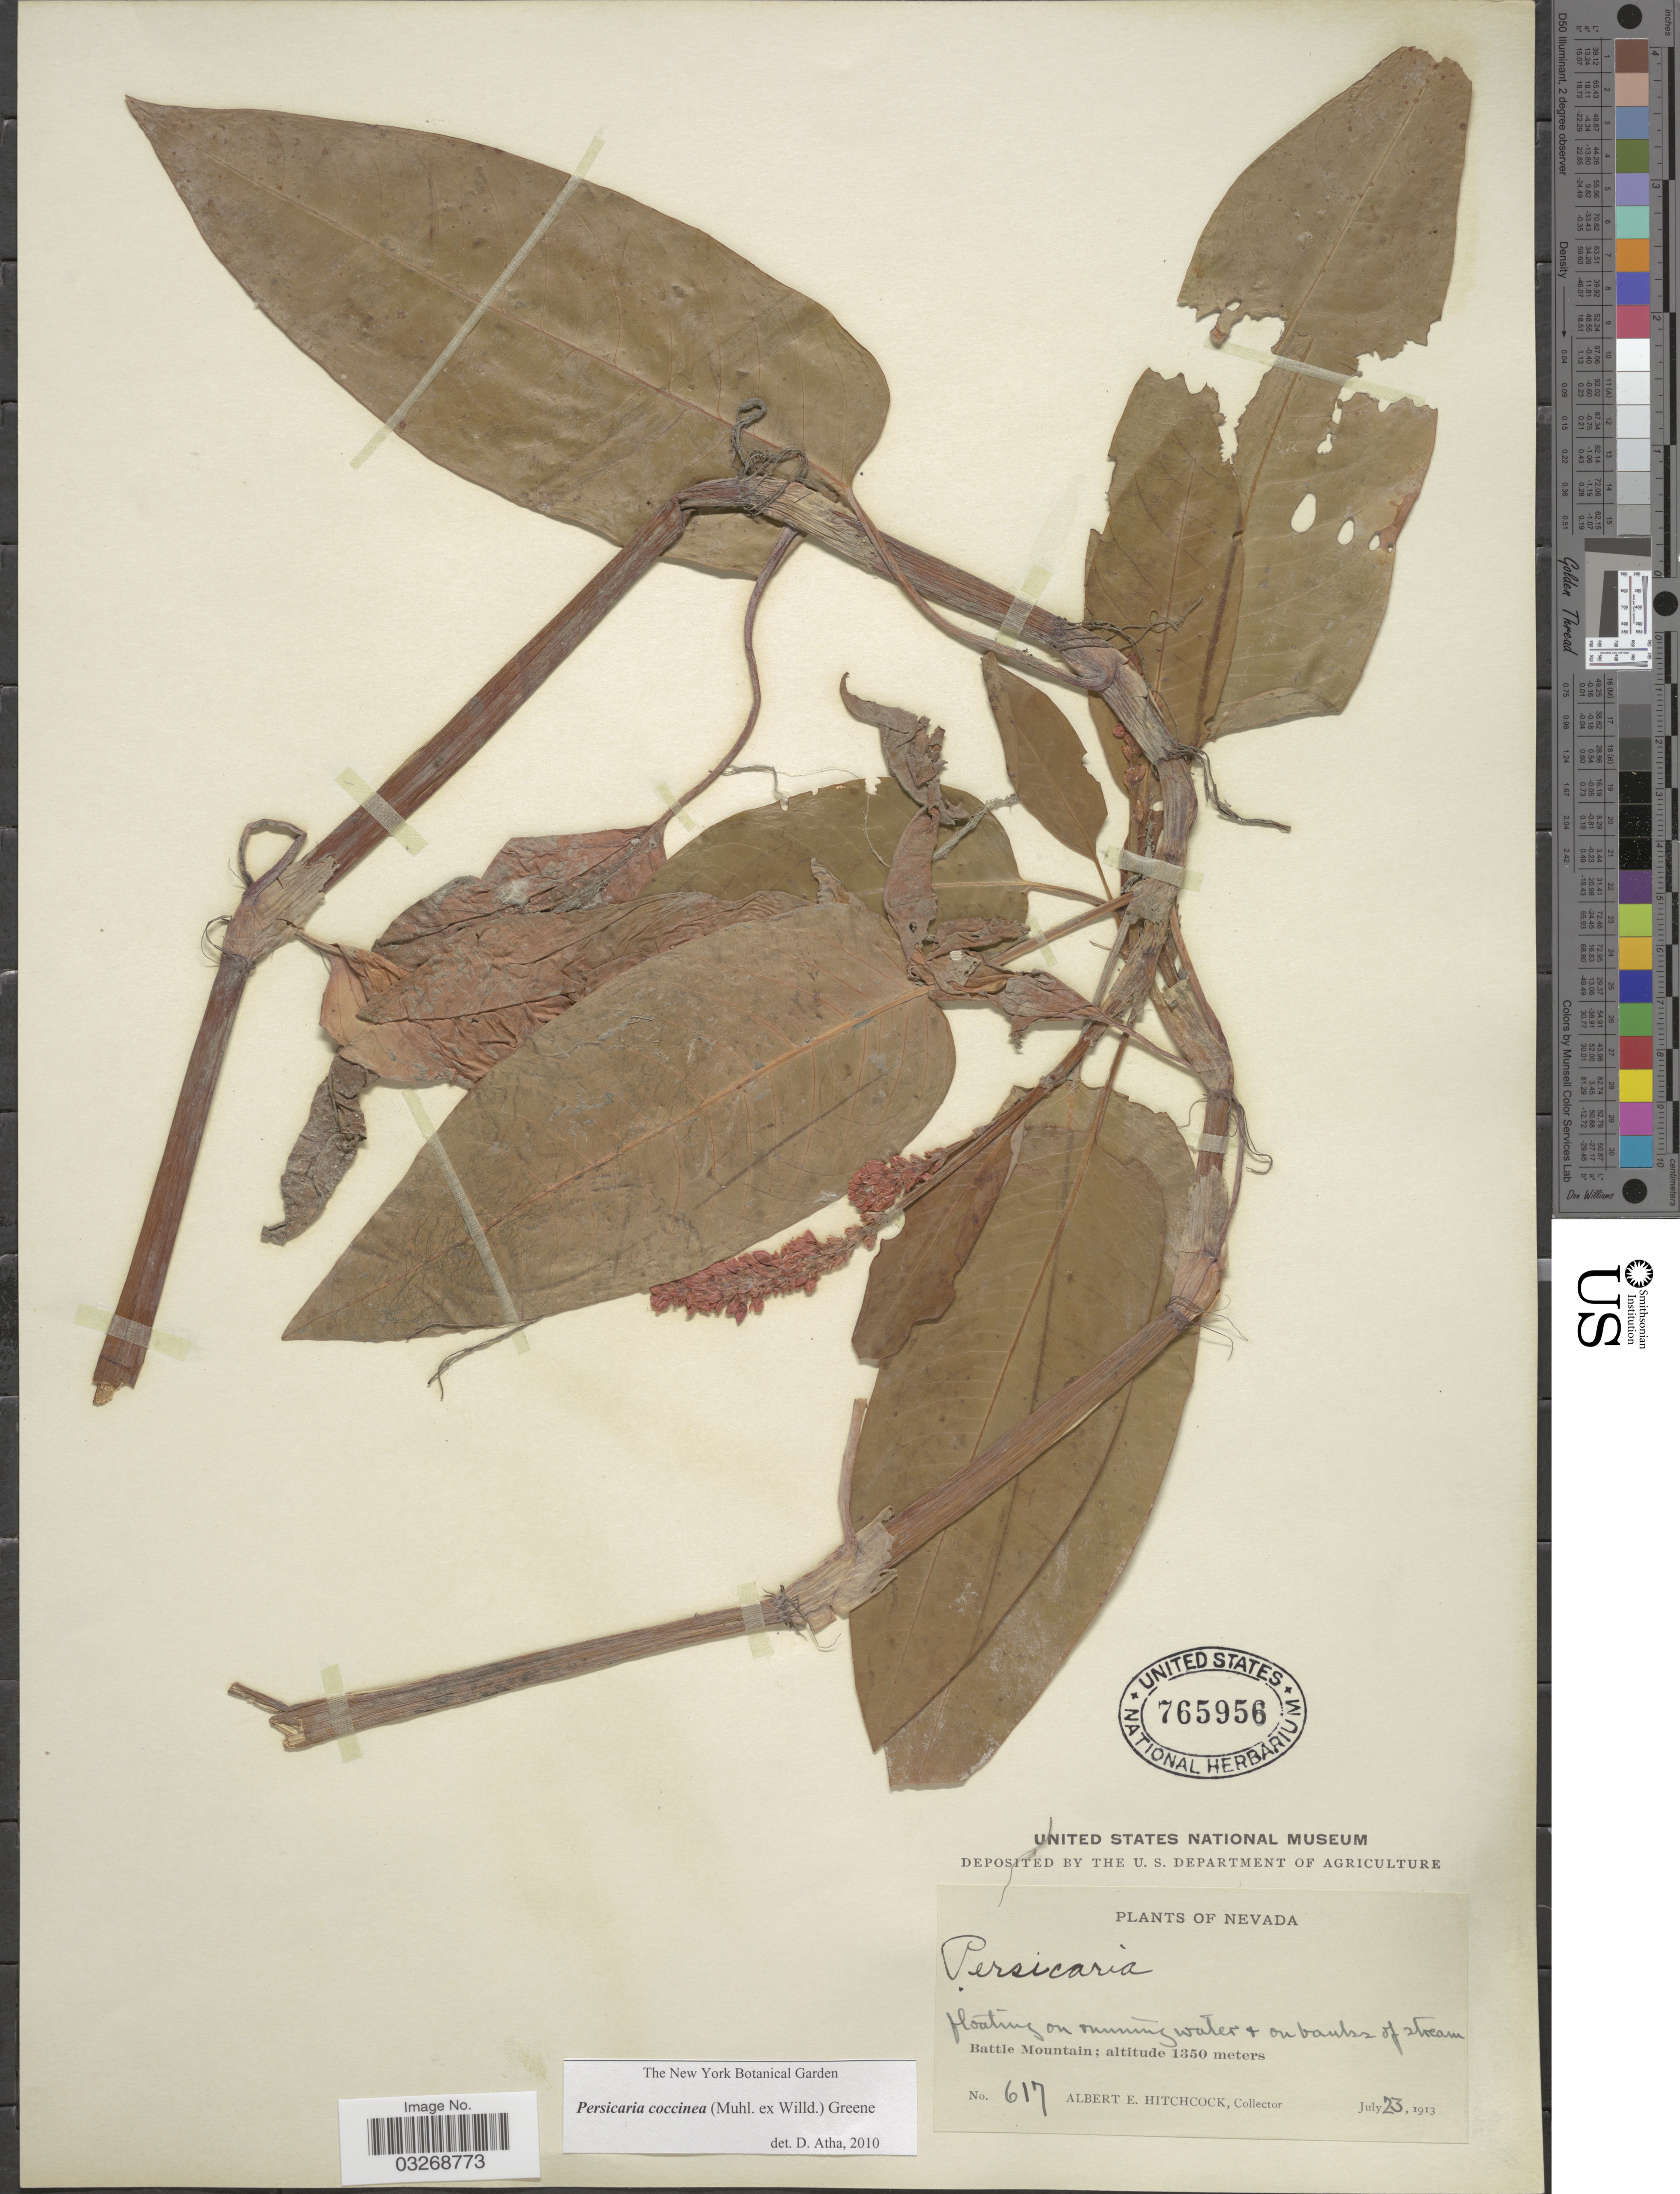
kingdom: Plantae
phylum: Tracheophyta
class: Magnoliopsida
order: Caryophyllales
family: Polygonaceae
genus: Persicaria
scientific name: Persicaria coccinea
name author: (Muhl. ex Willd.) Greene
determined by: Atha, D. E.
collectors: A. Hitchcock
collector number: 617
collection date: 1913-07-23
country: United States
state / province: Nevada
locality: Battle Mountain.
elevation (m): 1350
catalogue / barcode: US 765956